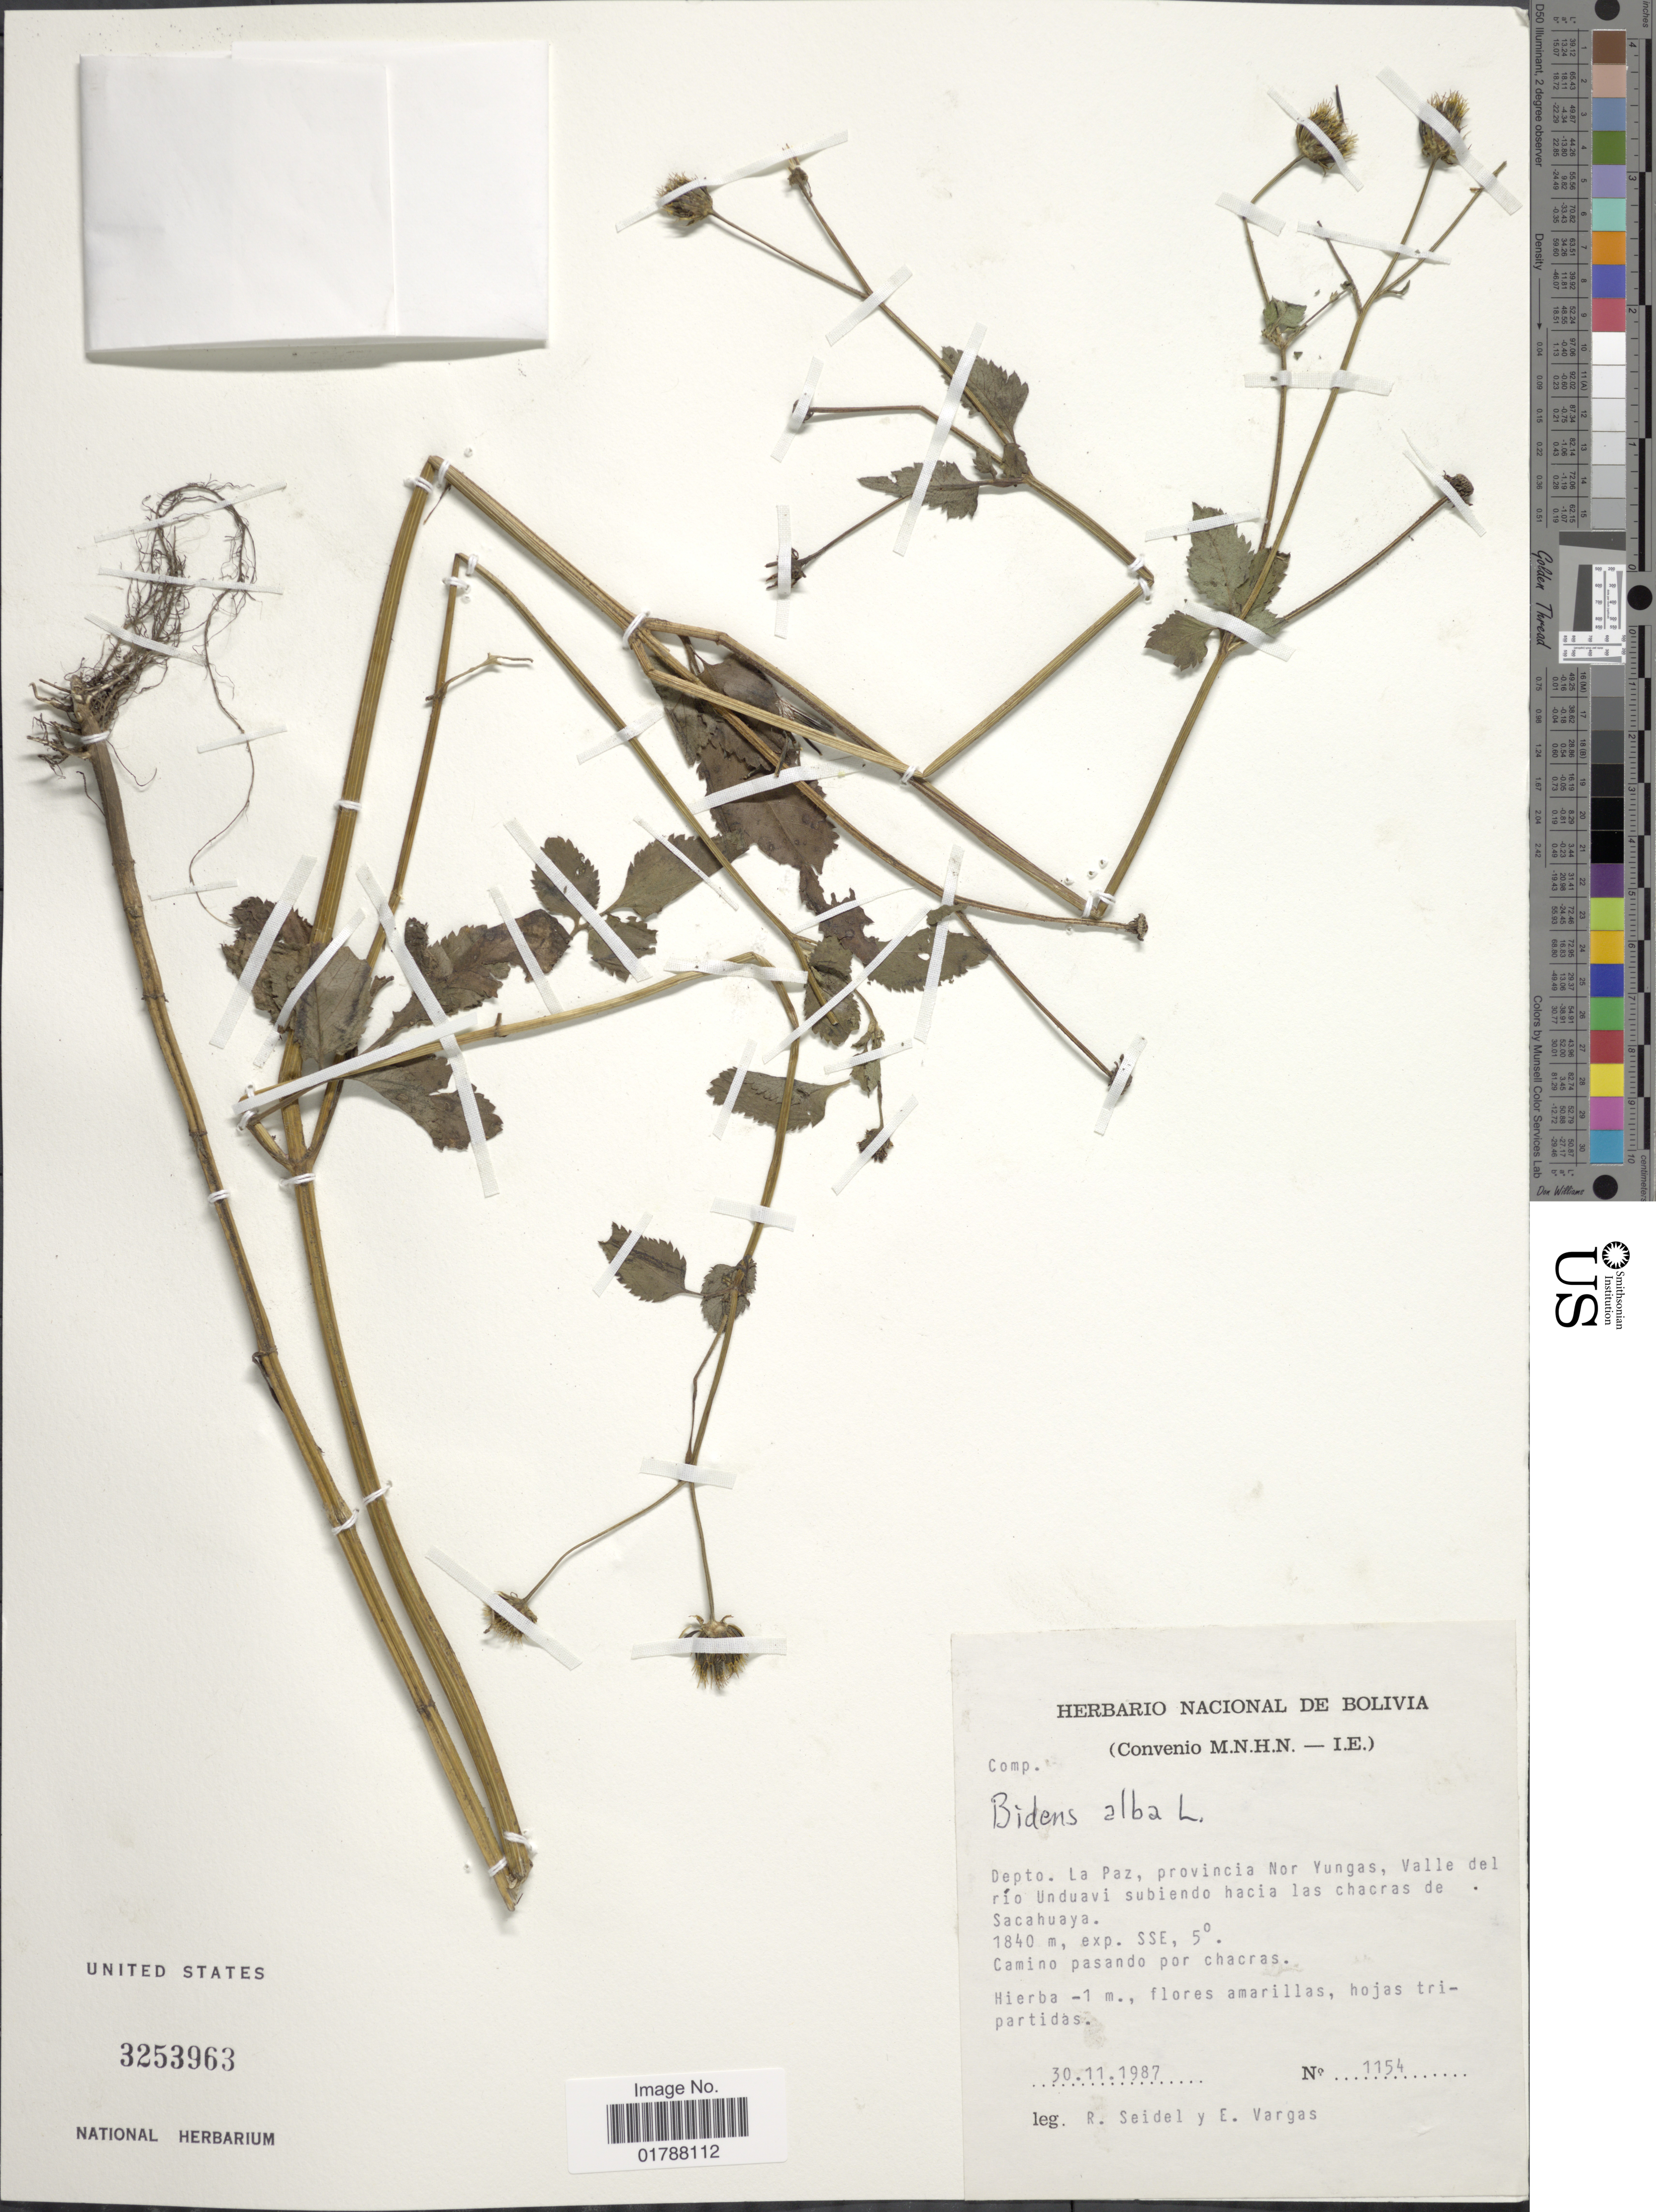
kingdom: Plantae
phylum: Tracheophyta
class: Magnoliopsida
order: Asterales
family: Asteraceae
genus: Bidens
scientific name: Bidens alba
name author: (L.) DC.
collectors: R. Seidel & E. Vargas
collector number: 1154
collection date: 1987-11-30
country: Bolivia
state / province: La Paz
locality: Depto. La Paz, provincia Nor Yungas, Valle del rio Unduavi subiendo hacia las chacras de Sacahuaya, esp. SSE. 5°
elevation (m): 1840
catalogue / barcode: US 3253963